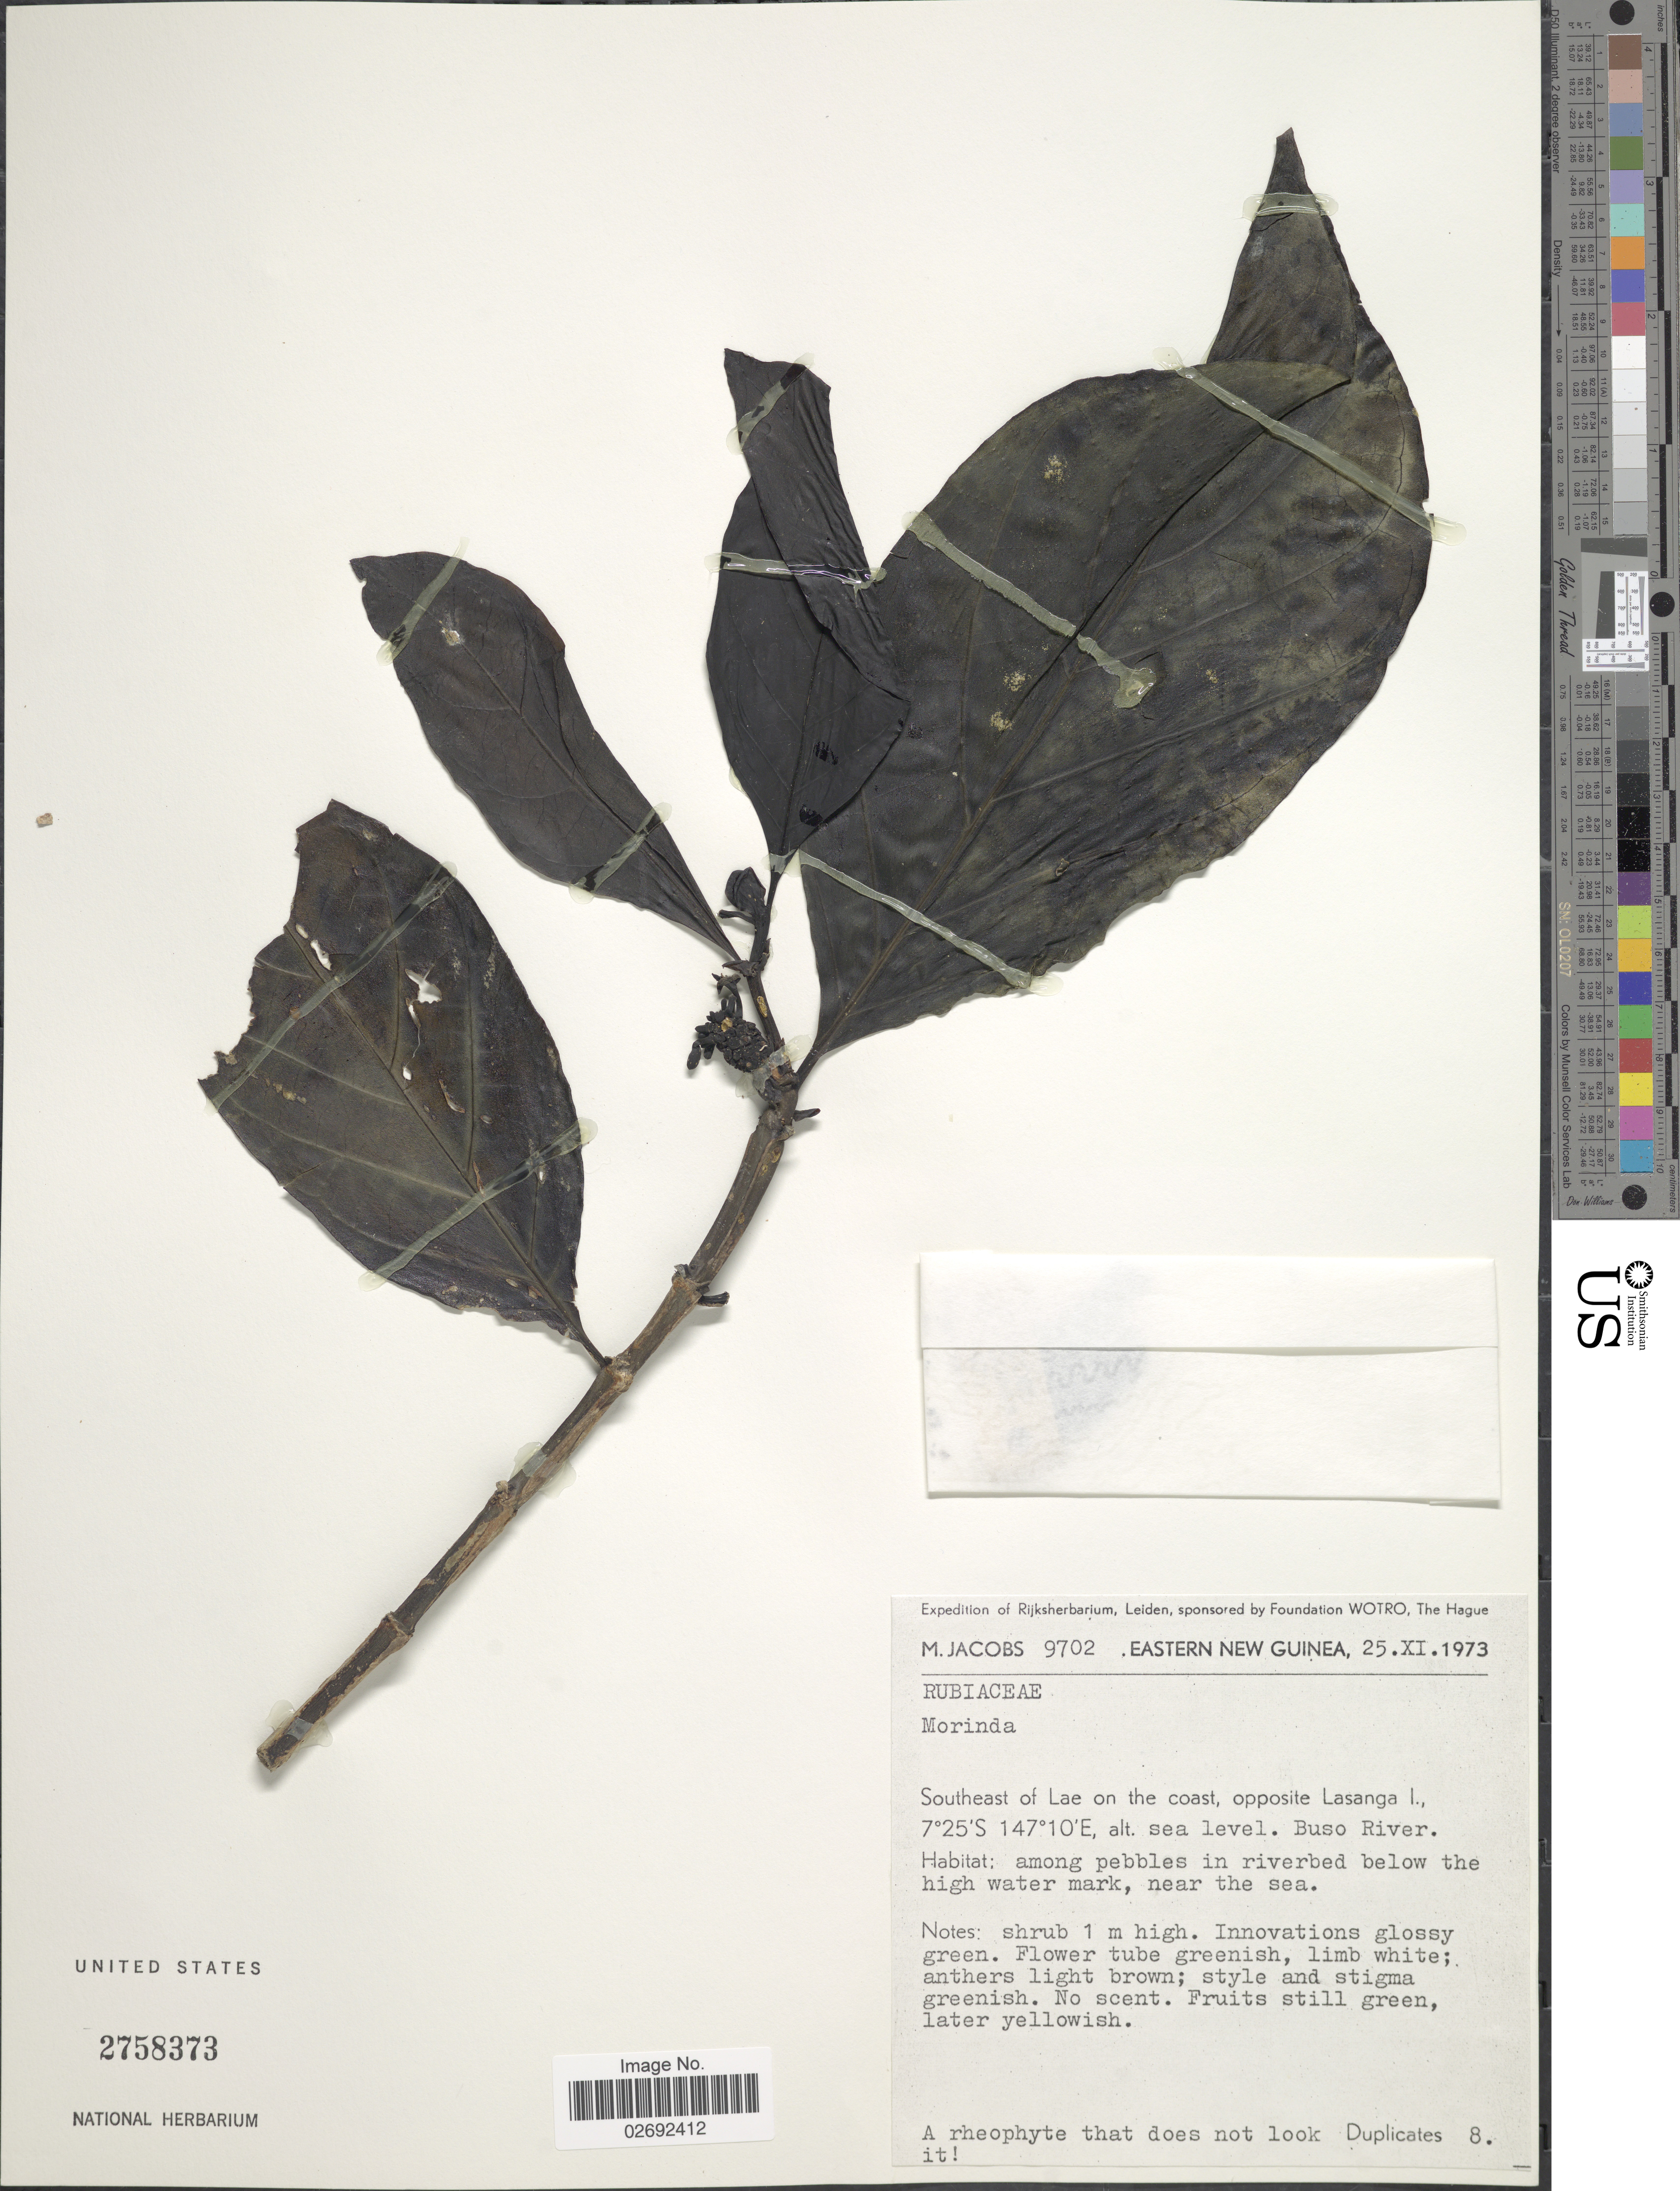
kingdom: Plantae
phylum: Tracheophyta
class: Magnoliopsida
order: Gentianales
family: Rubiaceae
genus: Morinda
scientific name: Morinda sp.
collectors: M. Jacobs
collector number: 9702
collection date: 1973-11-25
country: Papua New Guinea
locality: Eastern New Guinea. Southeast of Lae on the coast, opposite Lasanga I., Buso River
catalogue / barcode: US 2758373